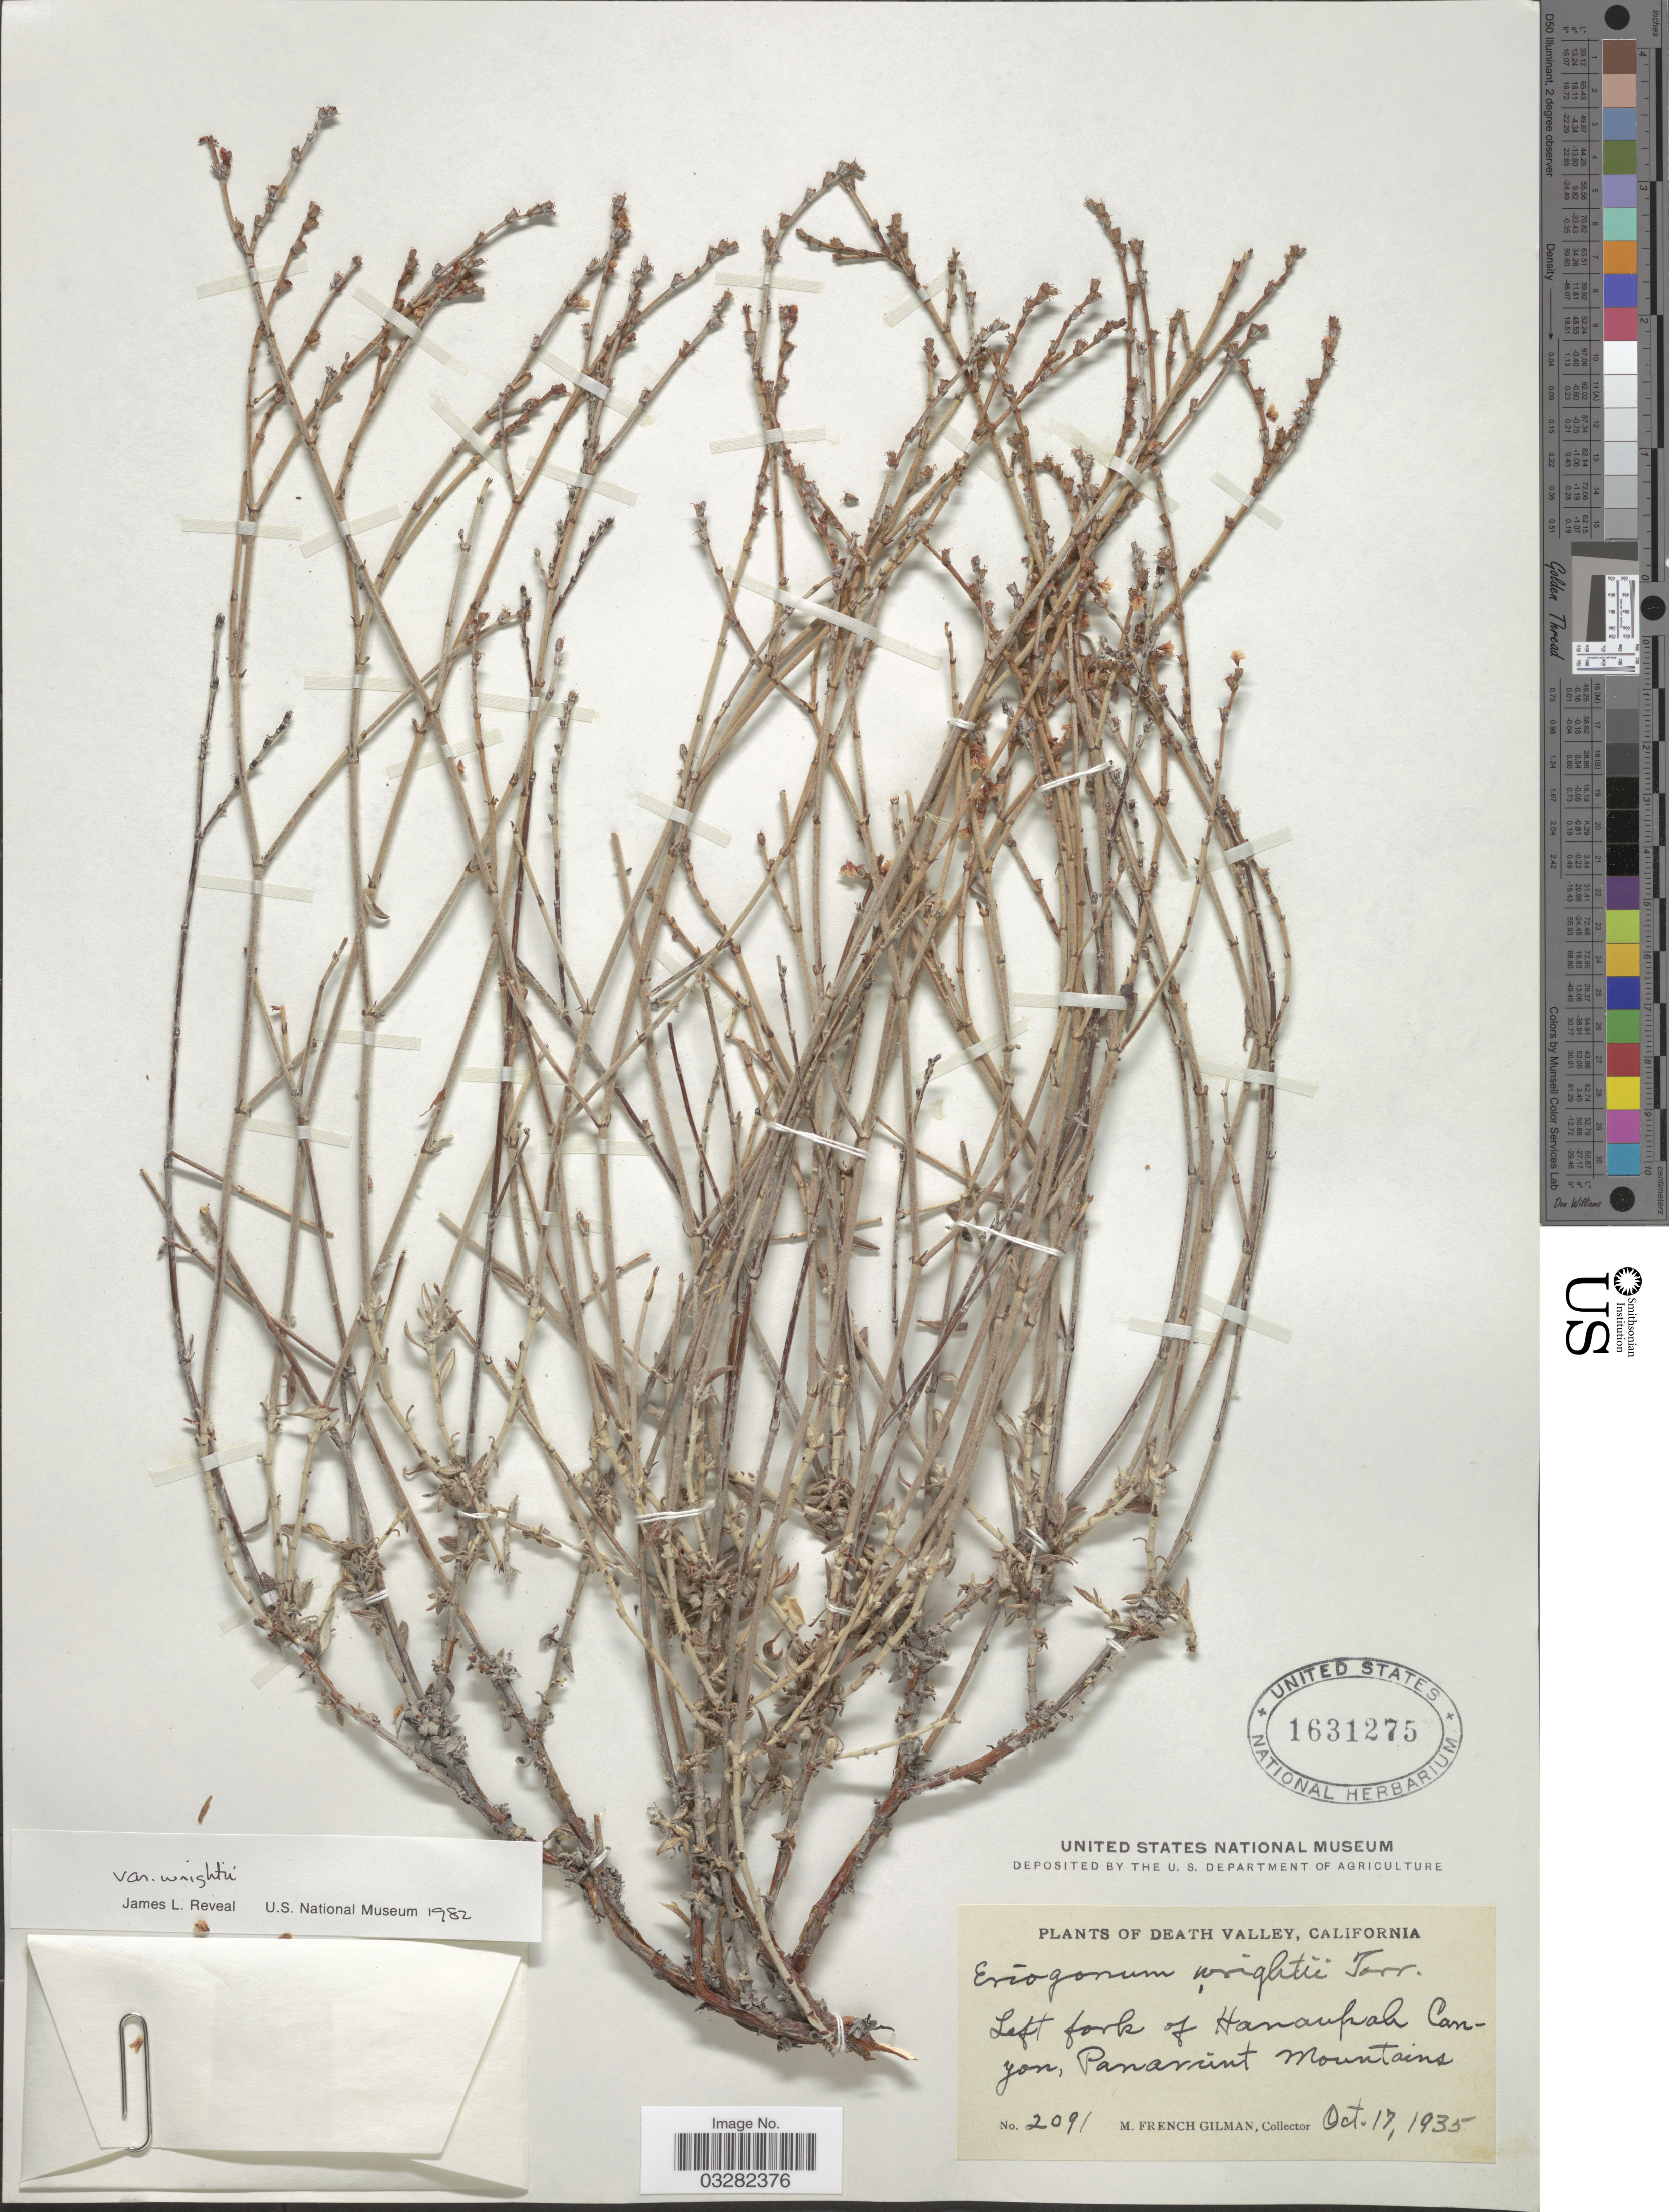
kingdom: Plantae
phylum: Tracheophyta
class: Magnoliopsida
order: Caryophyllales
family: Polygonaceae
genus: Eriogonum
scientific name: Eriogonum wrightii var. wrightii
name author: Torr. ex Benth.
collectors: M. F. Gilman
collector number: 2091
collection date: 1935-10-17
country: United States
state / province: California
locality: Death Valley, Left fork of Hanaupah Canyon, Panamint Mountains.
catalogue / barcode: US 1631275